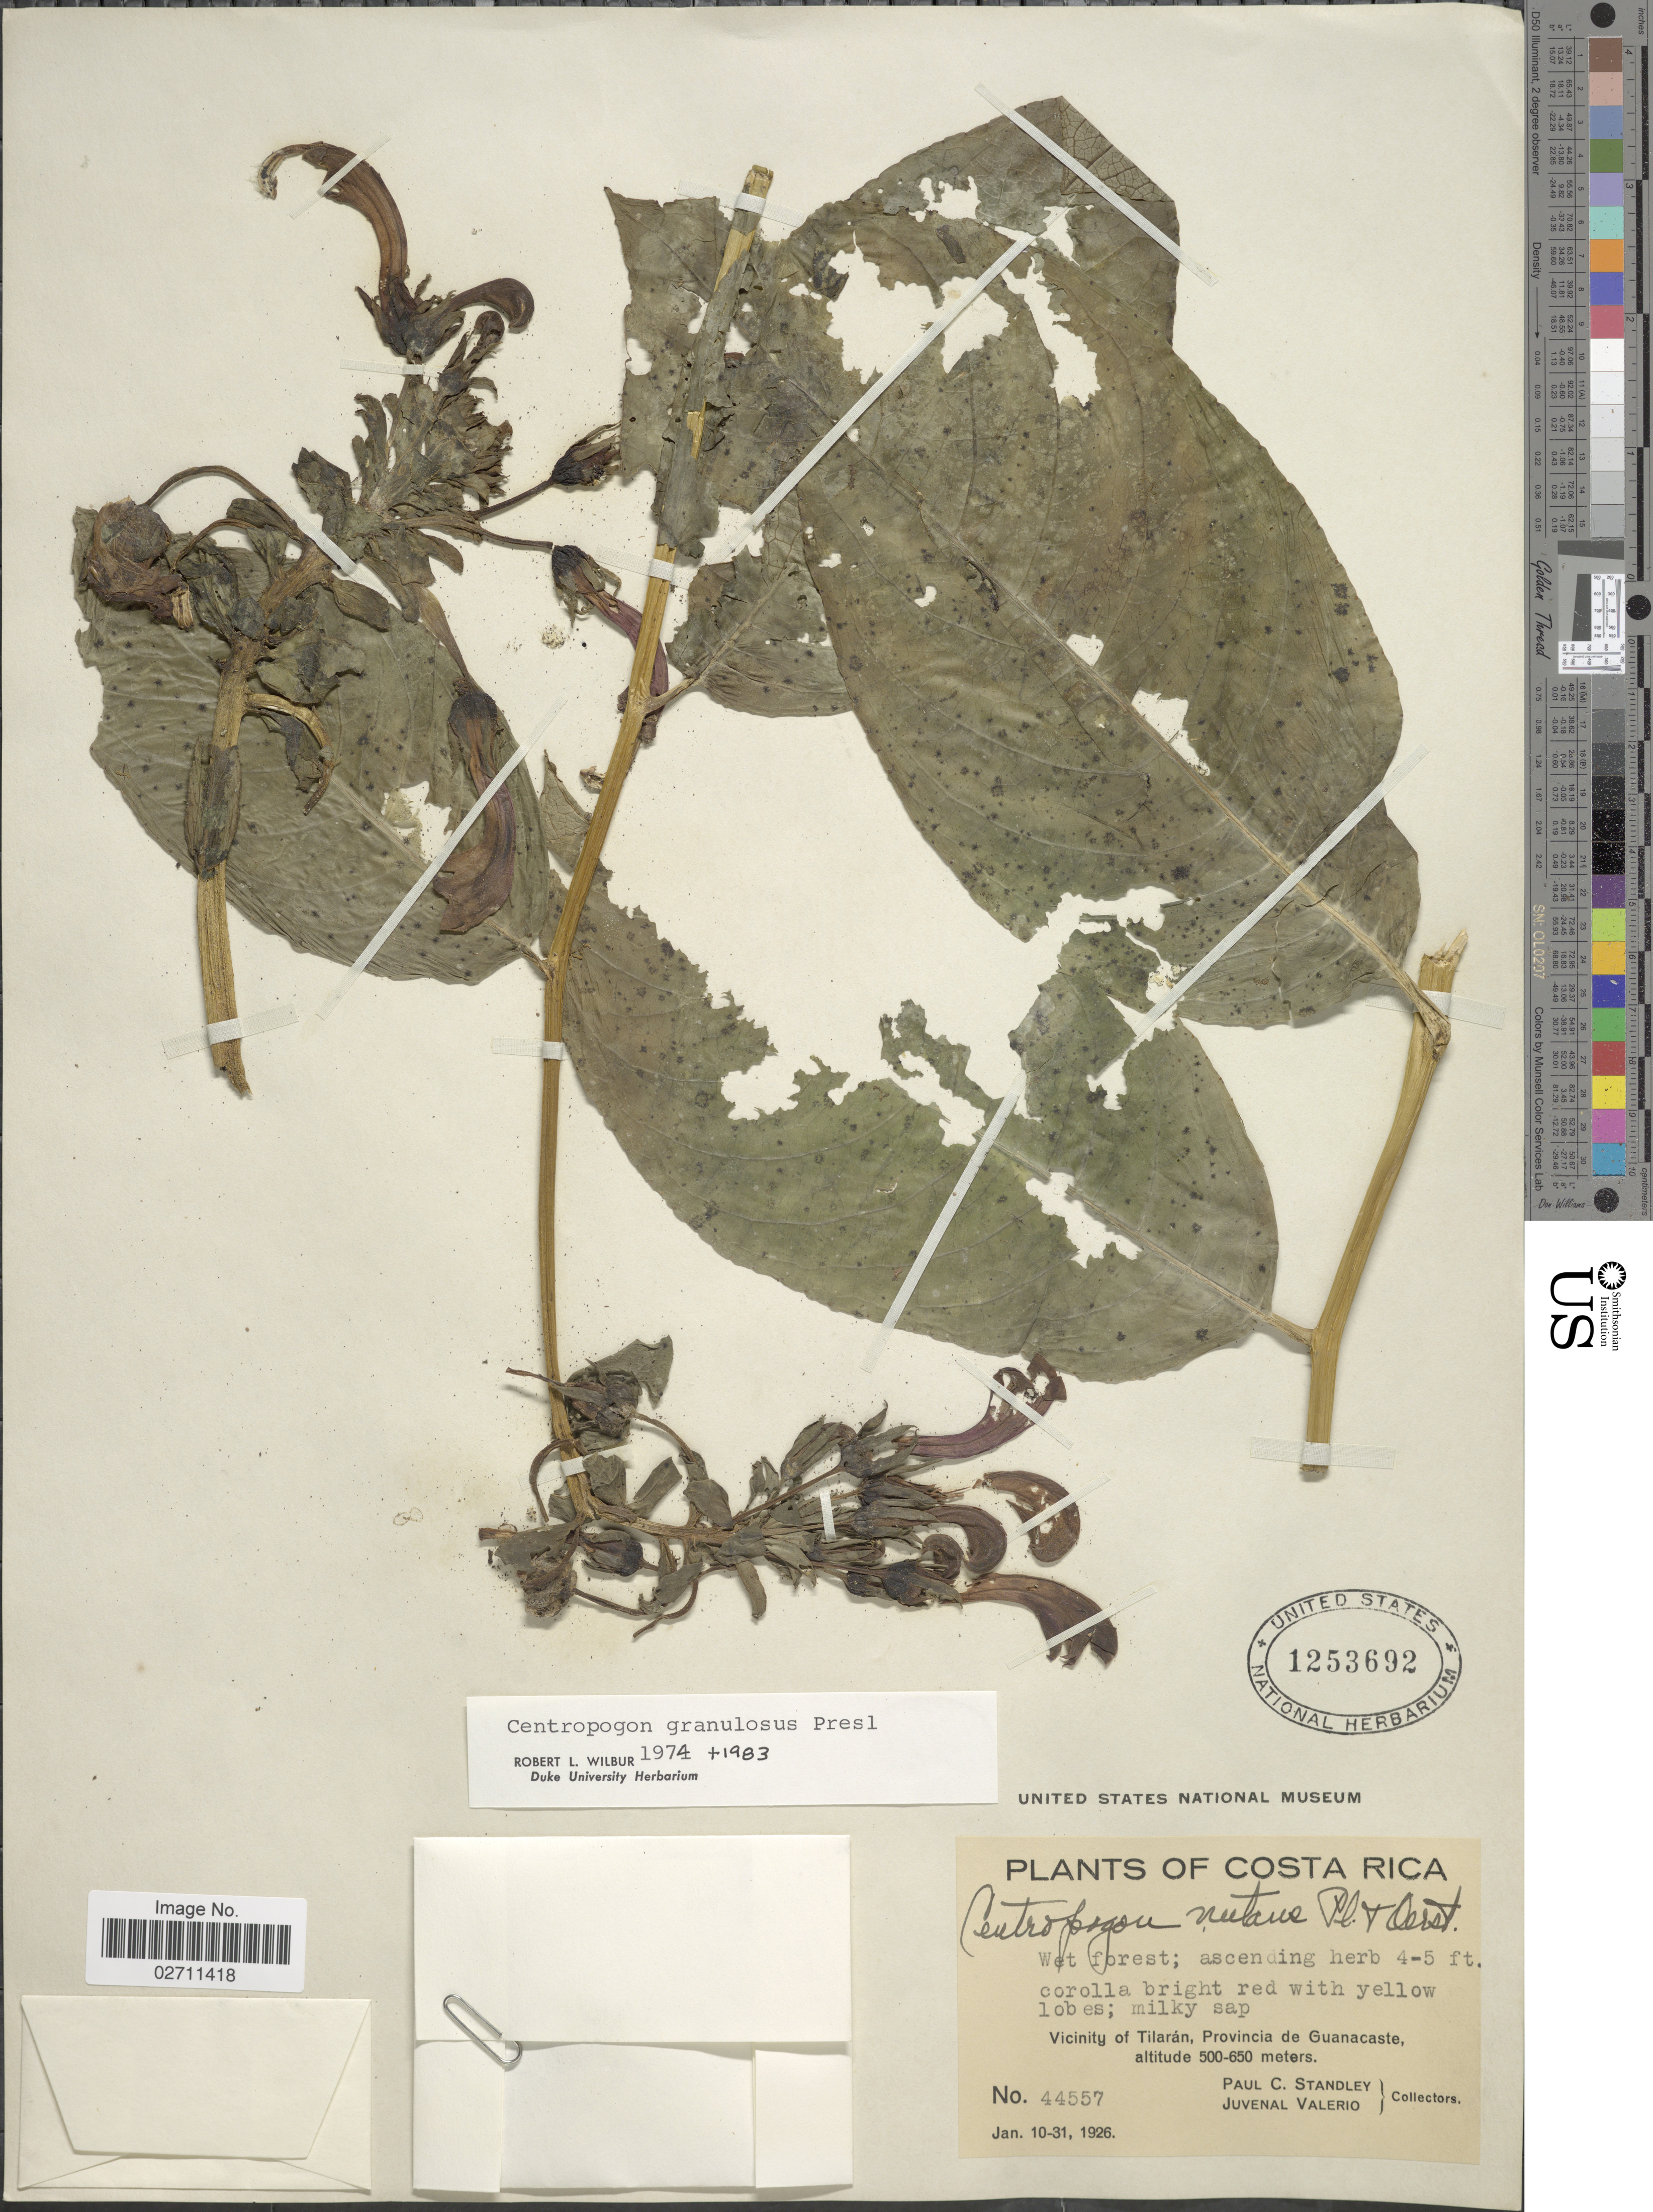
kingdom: Plantae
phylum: Tracheophyta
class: Magnoliopsida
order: Asterales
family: Campanulaceae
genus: Centropogon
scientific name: Centropogon granulosus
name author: C. Presl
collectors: P. C. Standley & J. Valerio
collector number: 44557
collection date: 1926-01-10/1926-01-31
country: Costa Rica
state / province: Guanacaste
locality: Vicinity of Tilaran.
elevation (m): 500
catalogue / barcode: US 1253692